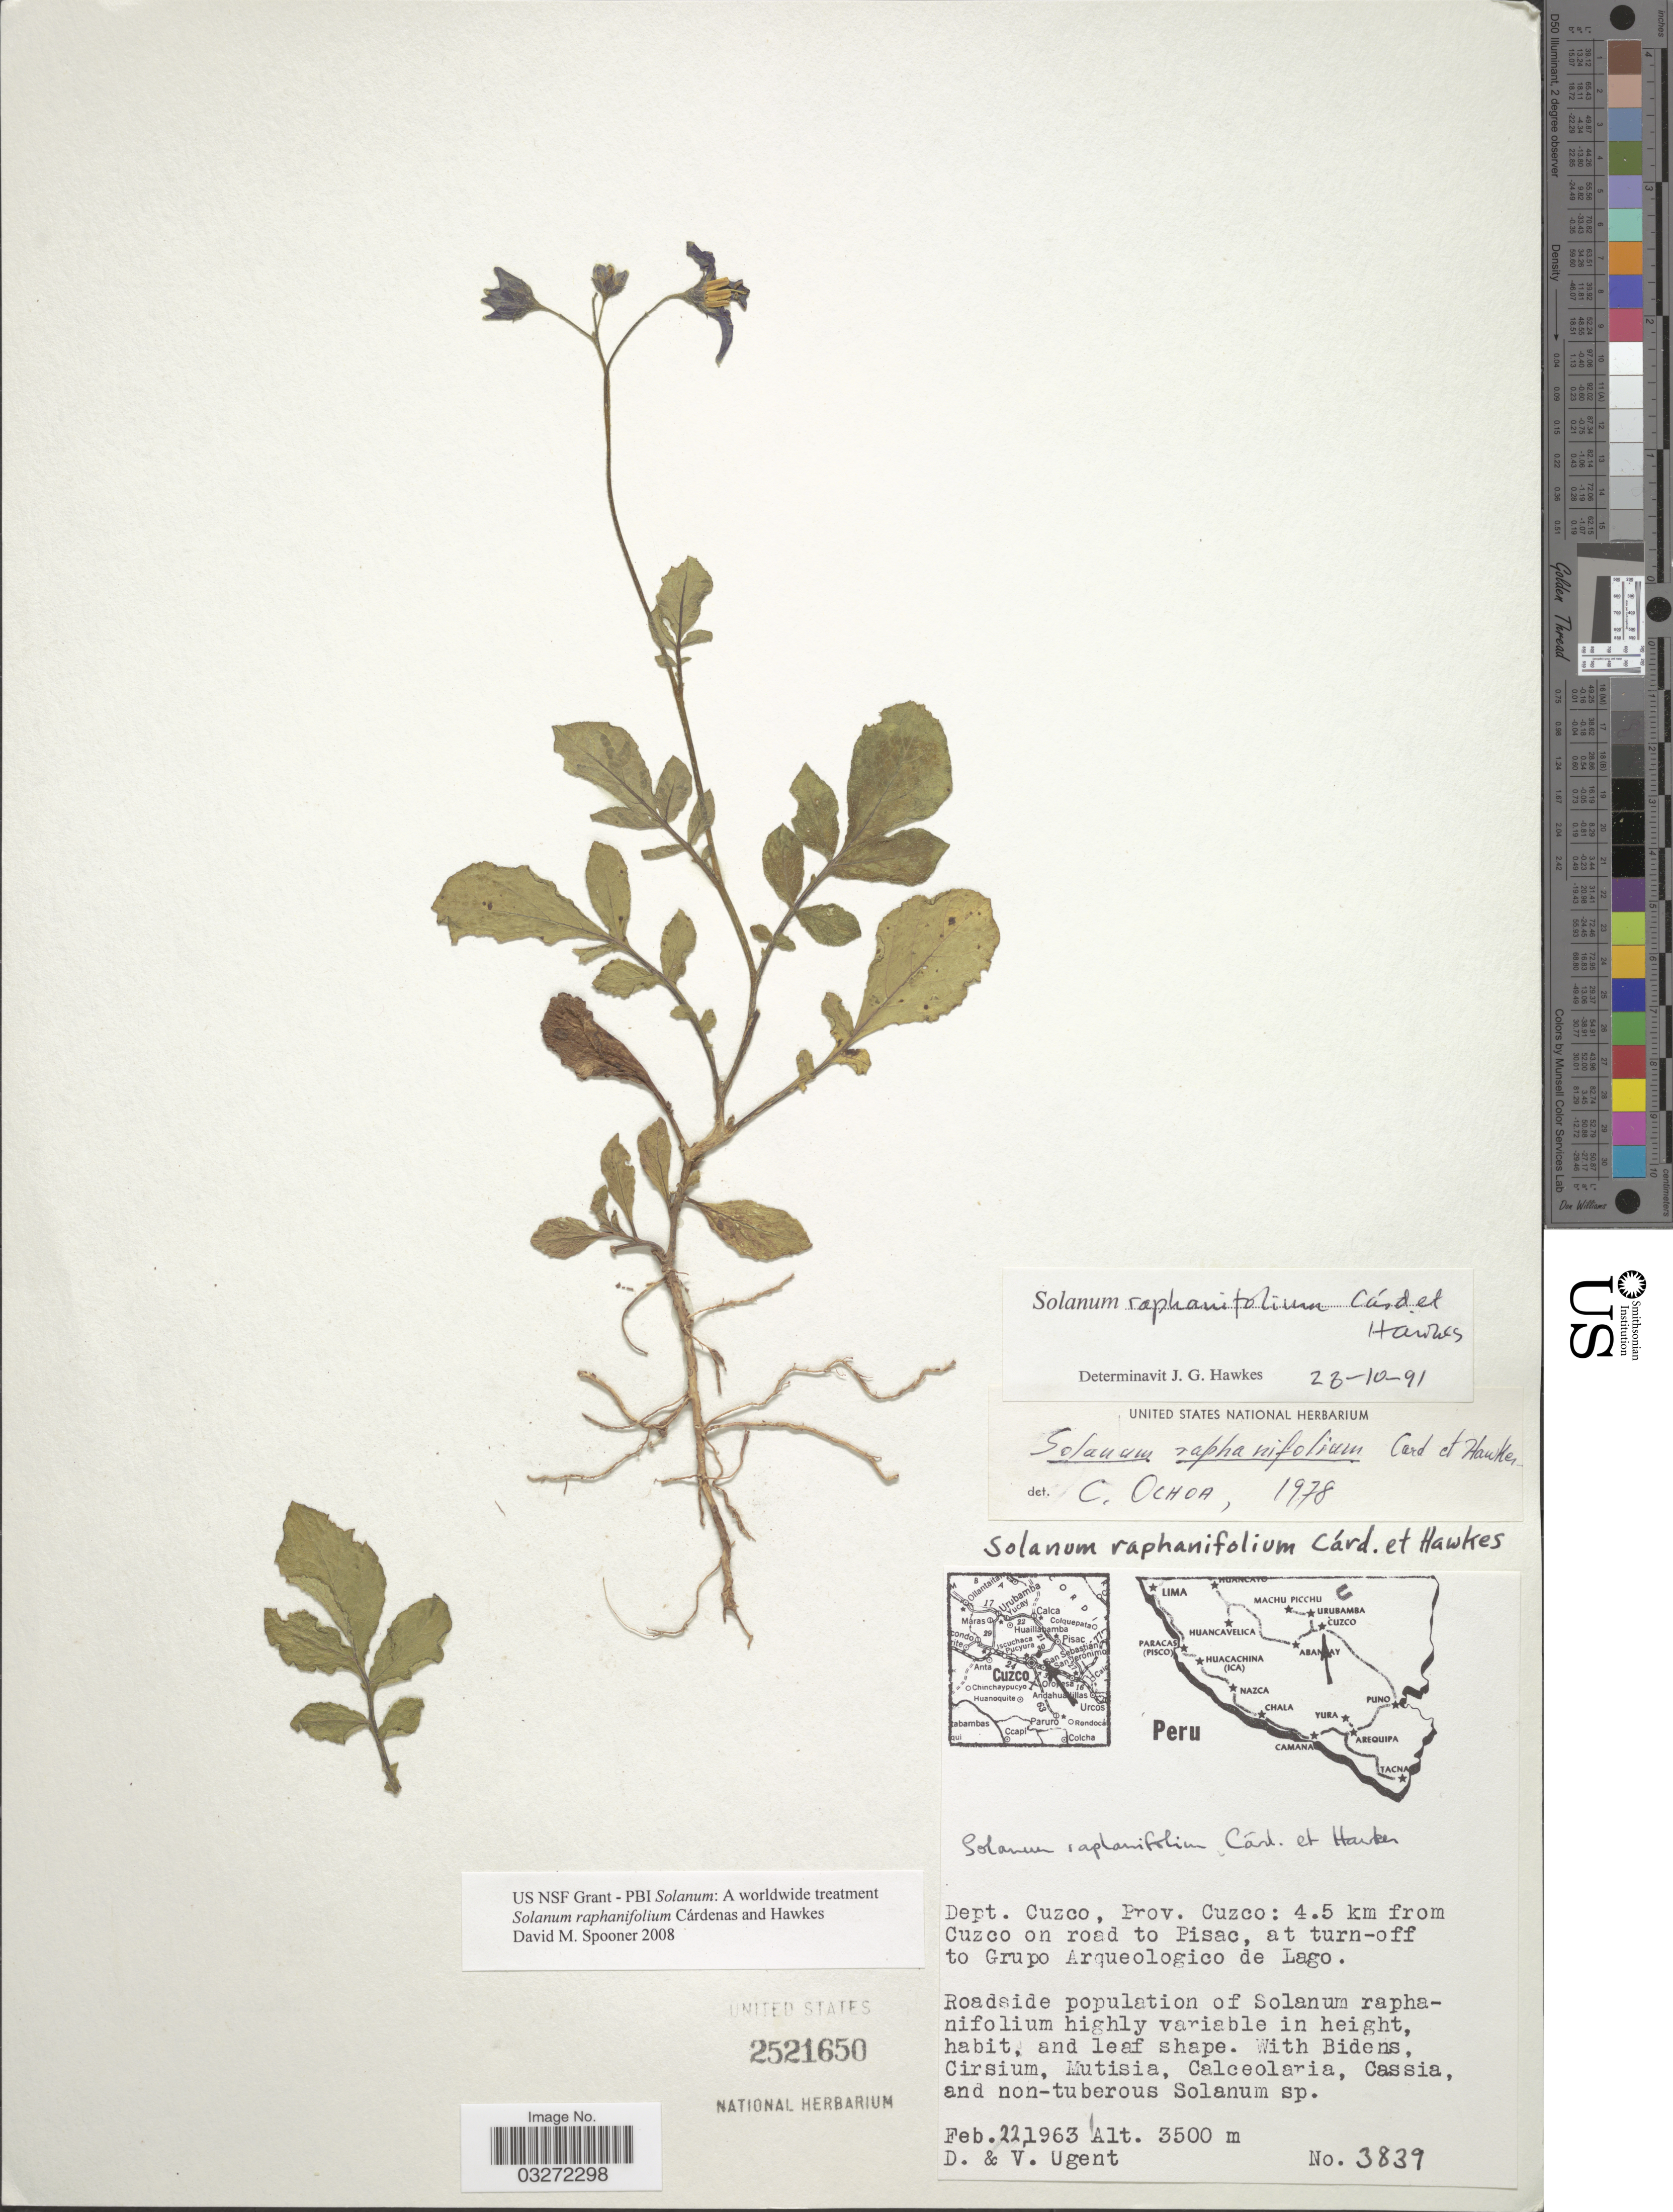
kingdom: Plantae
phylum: Tracheophyta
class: Magnoliopsida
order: Solanales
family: Solanaceae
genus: Solanum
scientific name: Solanum raphanifolium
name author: Cárdenas & Hawkes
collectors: D. Ugent & V. Ugent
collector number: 3839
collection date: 1963-02-22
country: Peru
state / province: Cusco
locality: Dept. Cuzco, Proc. Cuzco: 4.5 km from Cuzco on road to Pisac, at turn-off to Grupo Arqueologico de Lago.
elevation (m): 3500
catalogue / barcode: US 2521650